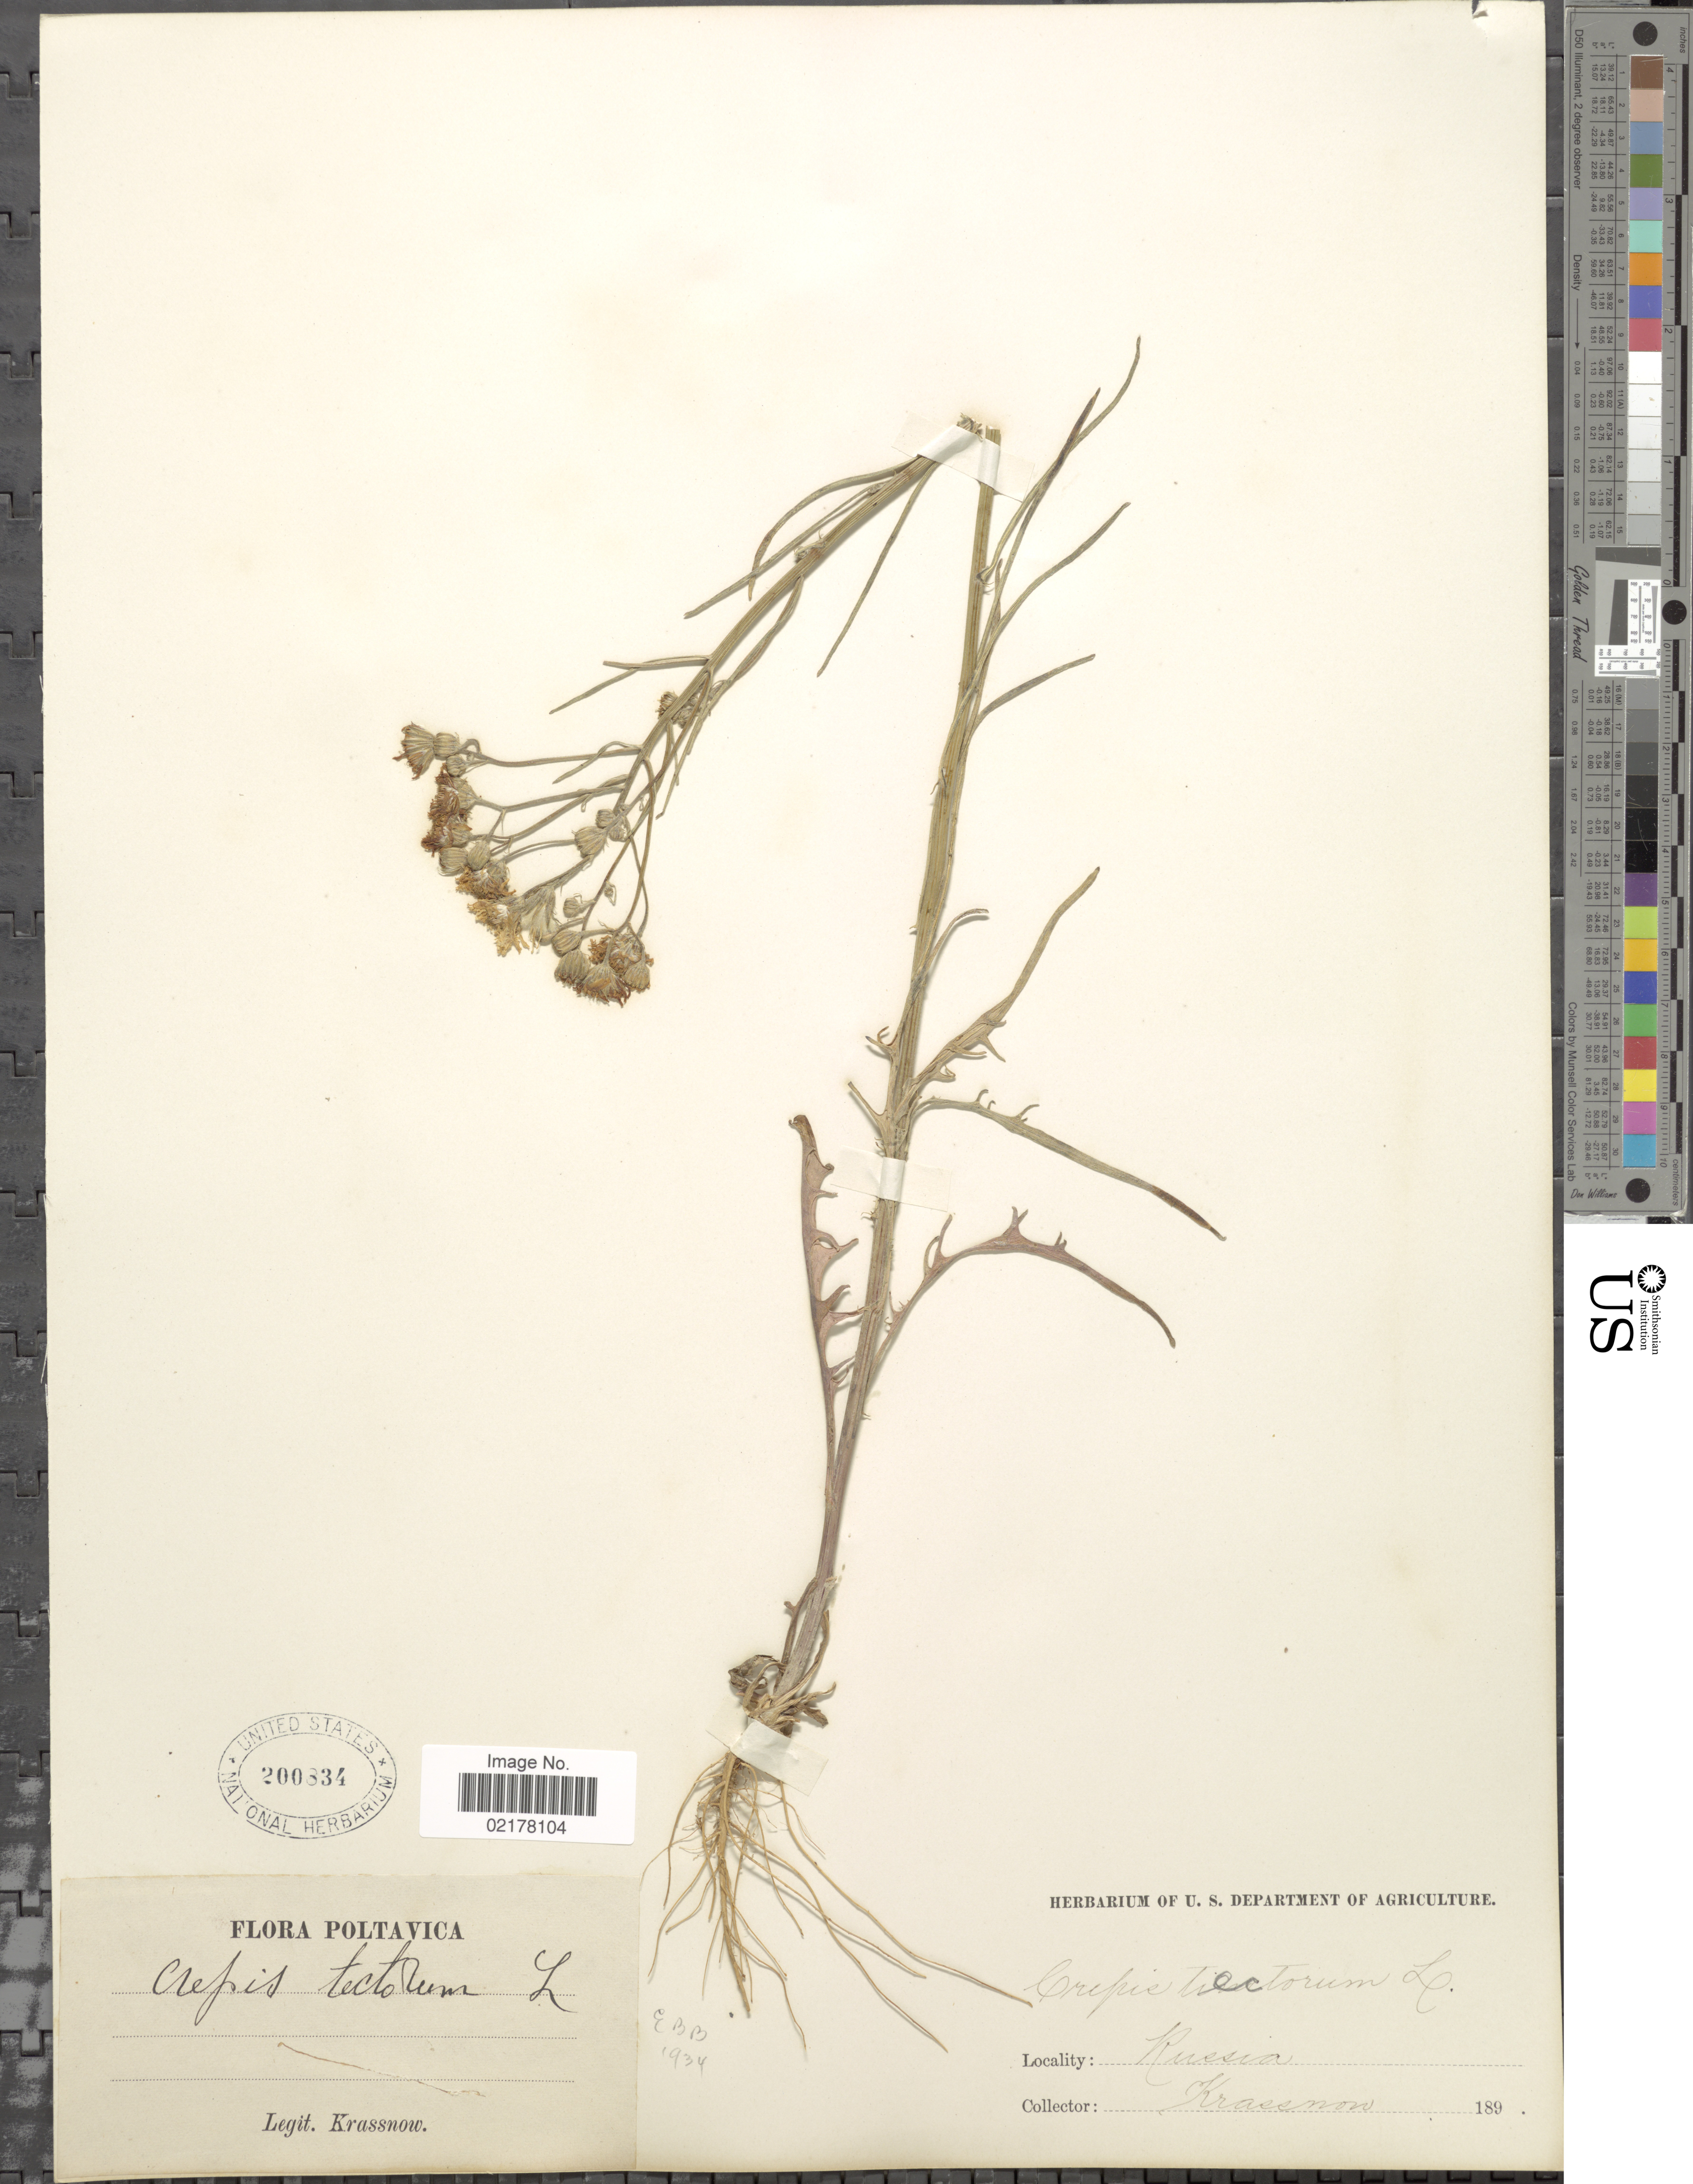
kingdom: Plantae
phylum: Tracheophyta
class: Magnoliopsida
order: Asterales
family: Asteraceae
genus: Crepis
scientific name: Crepis tectorum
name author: L.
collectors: -. Krassnow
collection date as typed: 189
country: Ukraine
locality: Poltavica. Russia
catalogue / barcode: US 200834